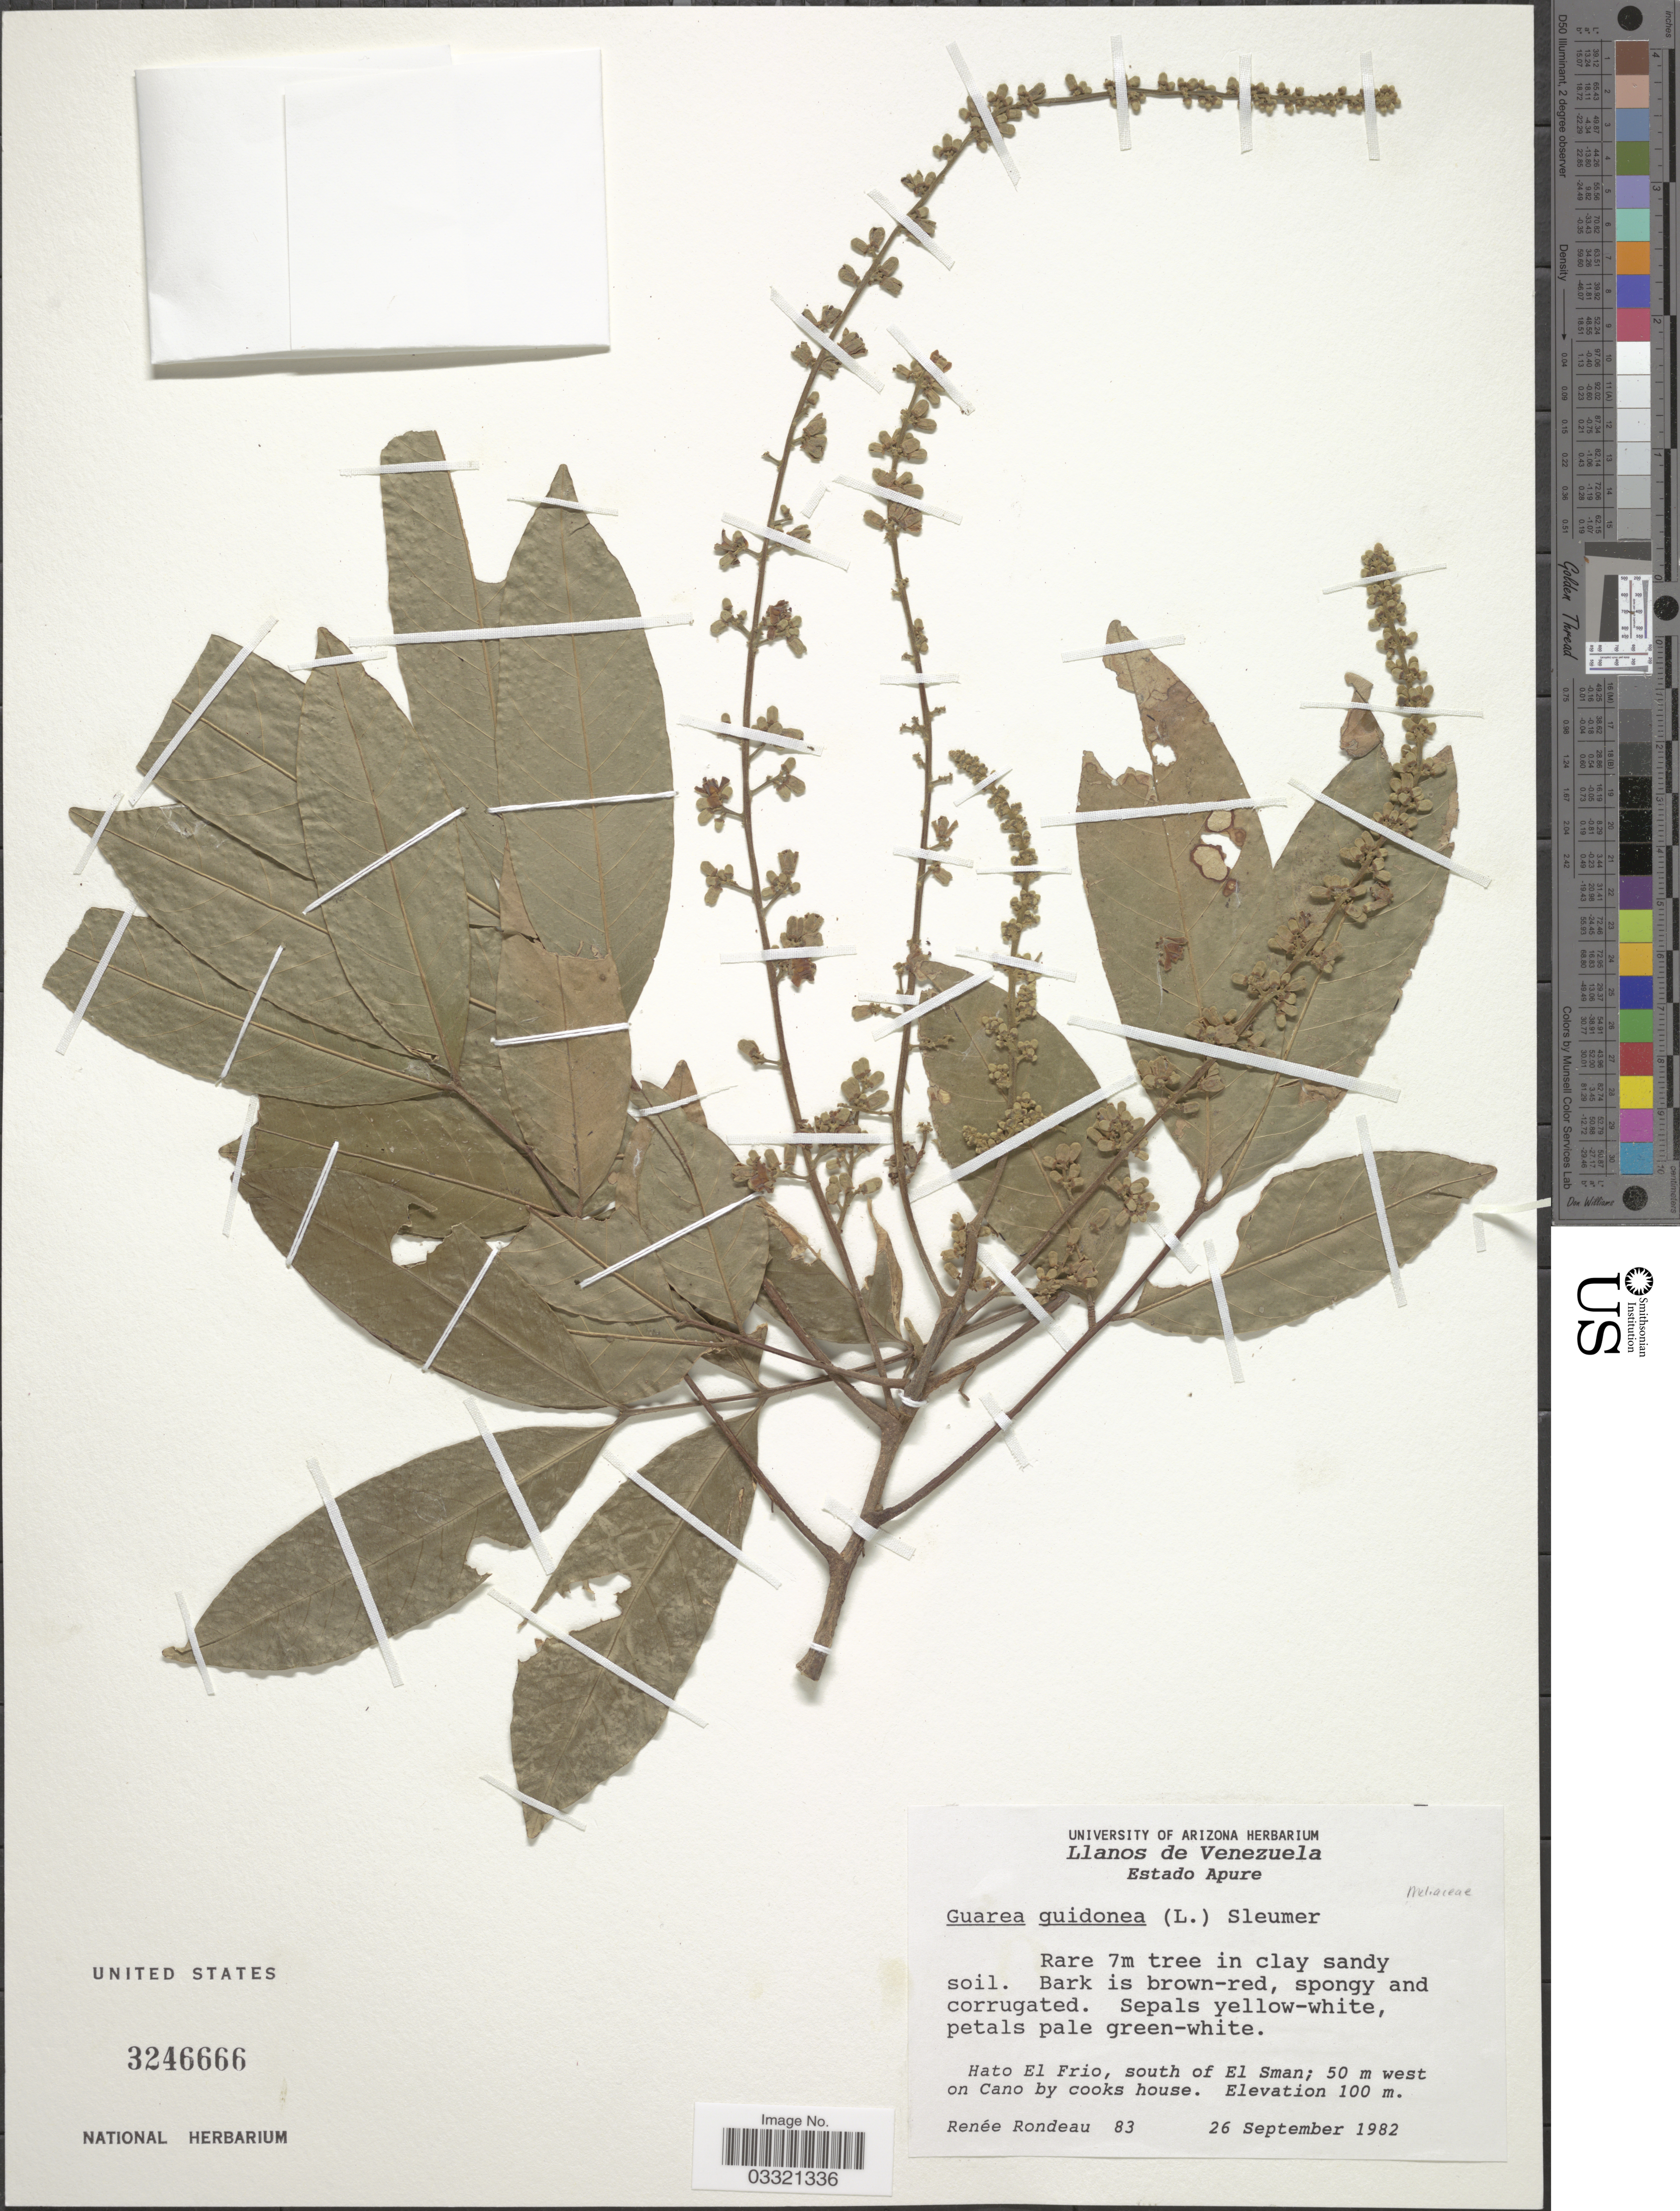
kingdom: Plantae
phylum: Tracheophyta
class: Magnoliopsida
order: Sapindales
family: Meliaceae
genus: Guarea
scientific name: Guarea guidonia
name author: (L.) Sleumer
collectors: R. Rondeau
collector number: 83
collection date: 1982-09-26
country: Venezuela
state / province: Apure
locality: Hato El Frio, south of El Sman; 50 m west on Cano by cooks house.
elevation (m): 100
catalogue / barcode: US 3246666